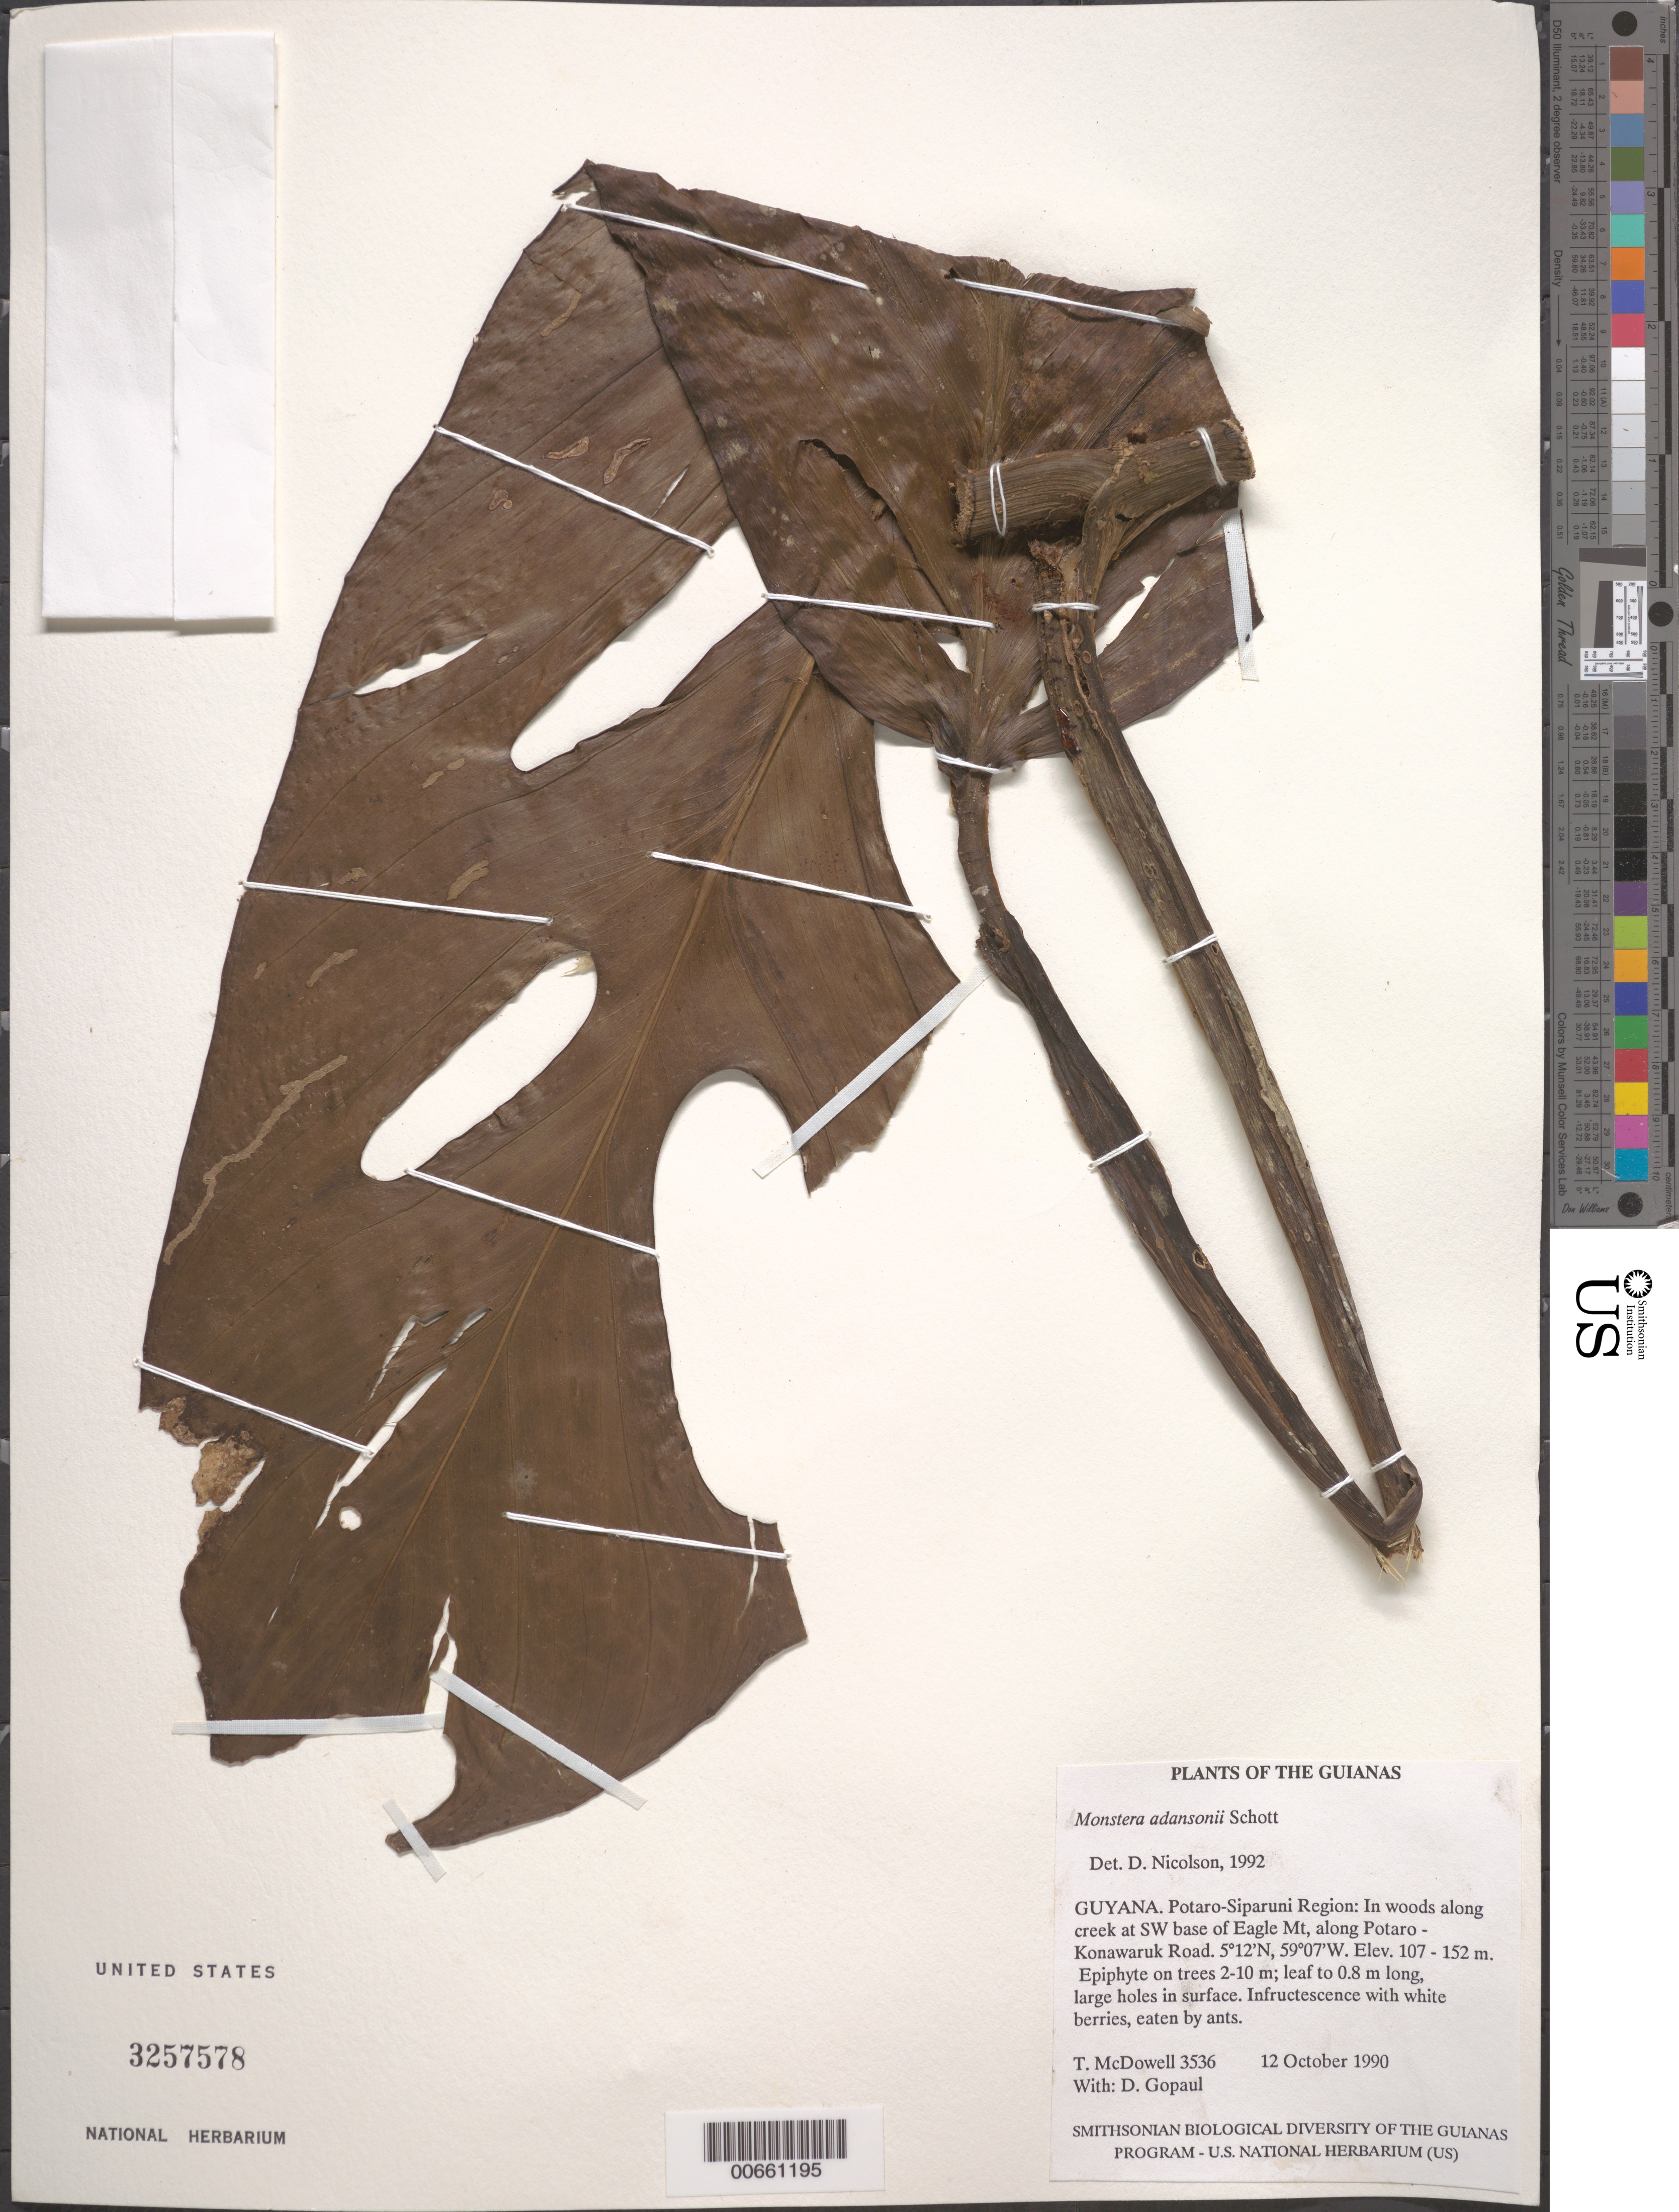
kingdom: Plantae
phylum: Tracheophyta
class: Liliopsida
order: Alismatales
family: Araceae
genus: Monstera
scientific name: Monstera adansonii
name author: Schott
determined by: Nicolson, Dan H.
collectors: T. McDowell & D. Gopaul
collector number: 3536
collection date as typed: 12 October 1990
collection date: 1990-10-12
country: Guyana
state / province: Potaro-Siparuni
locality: In woods along creek at SW base of Eagle Mt and along Potaro - Konawaruk Road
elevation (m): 107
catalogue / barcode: US 3257578